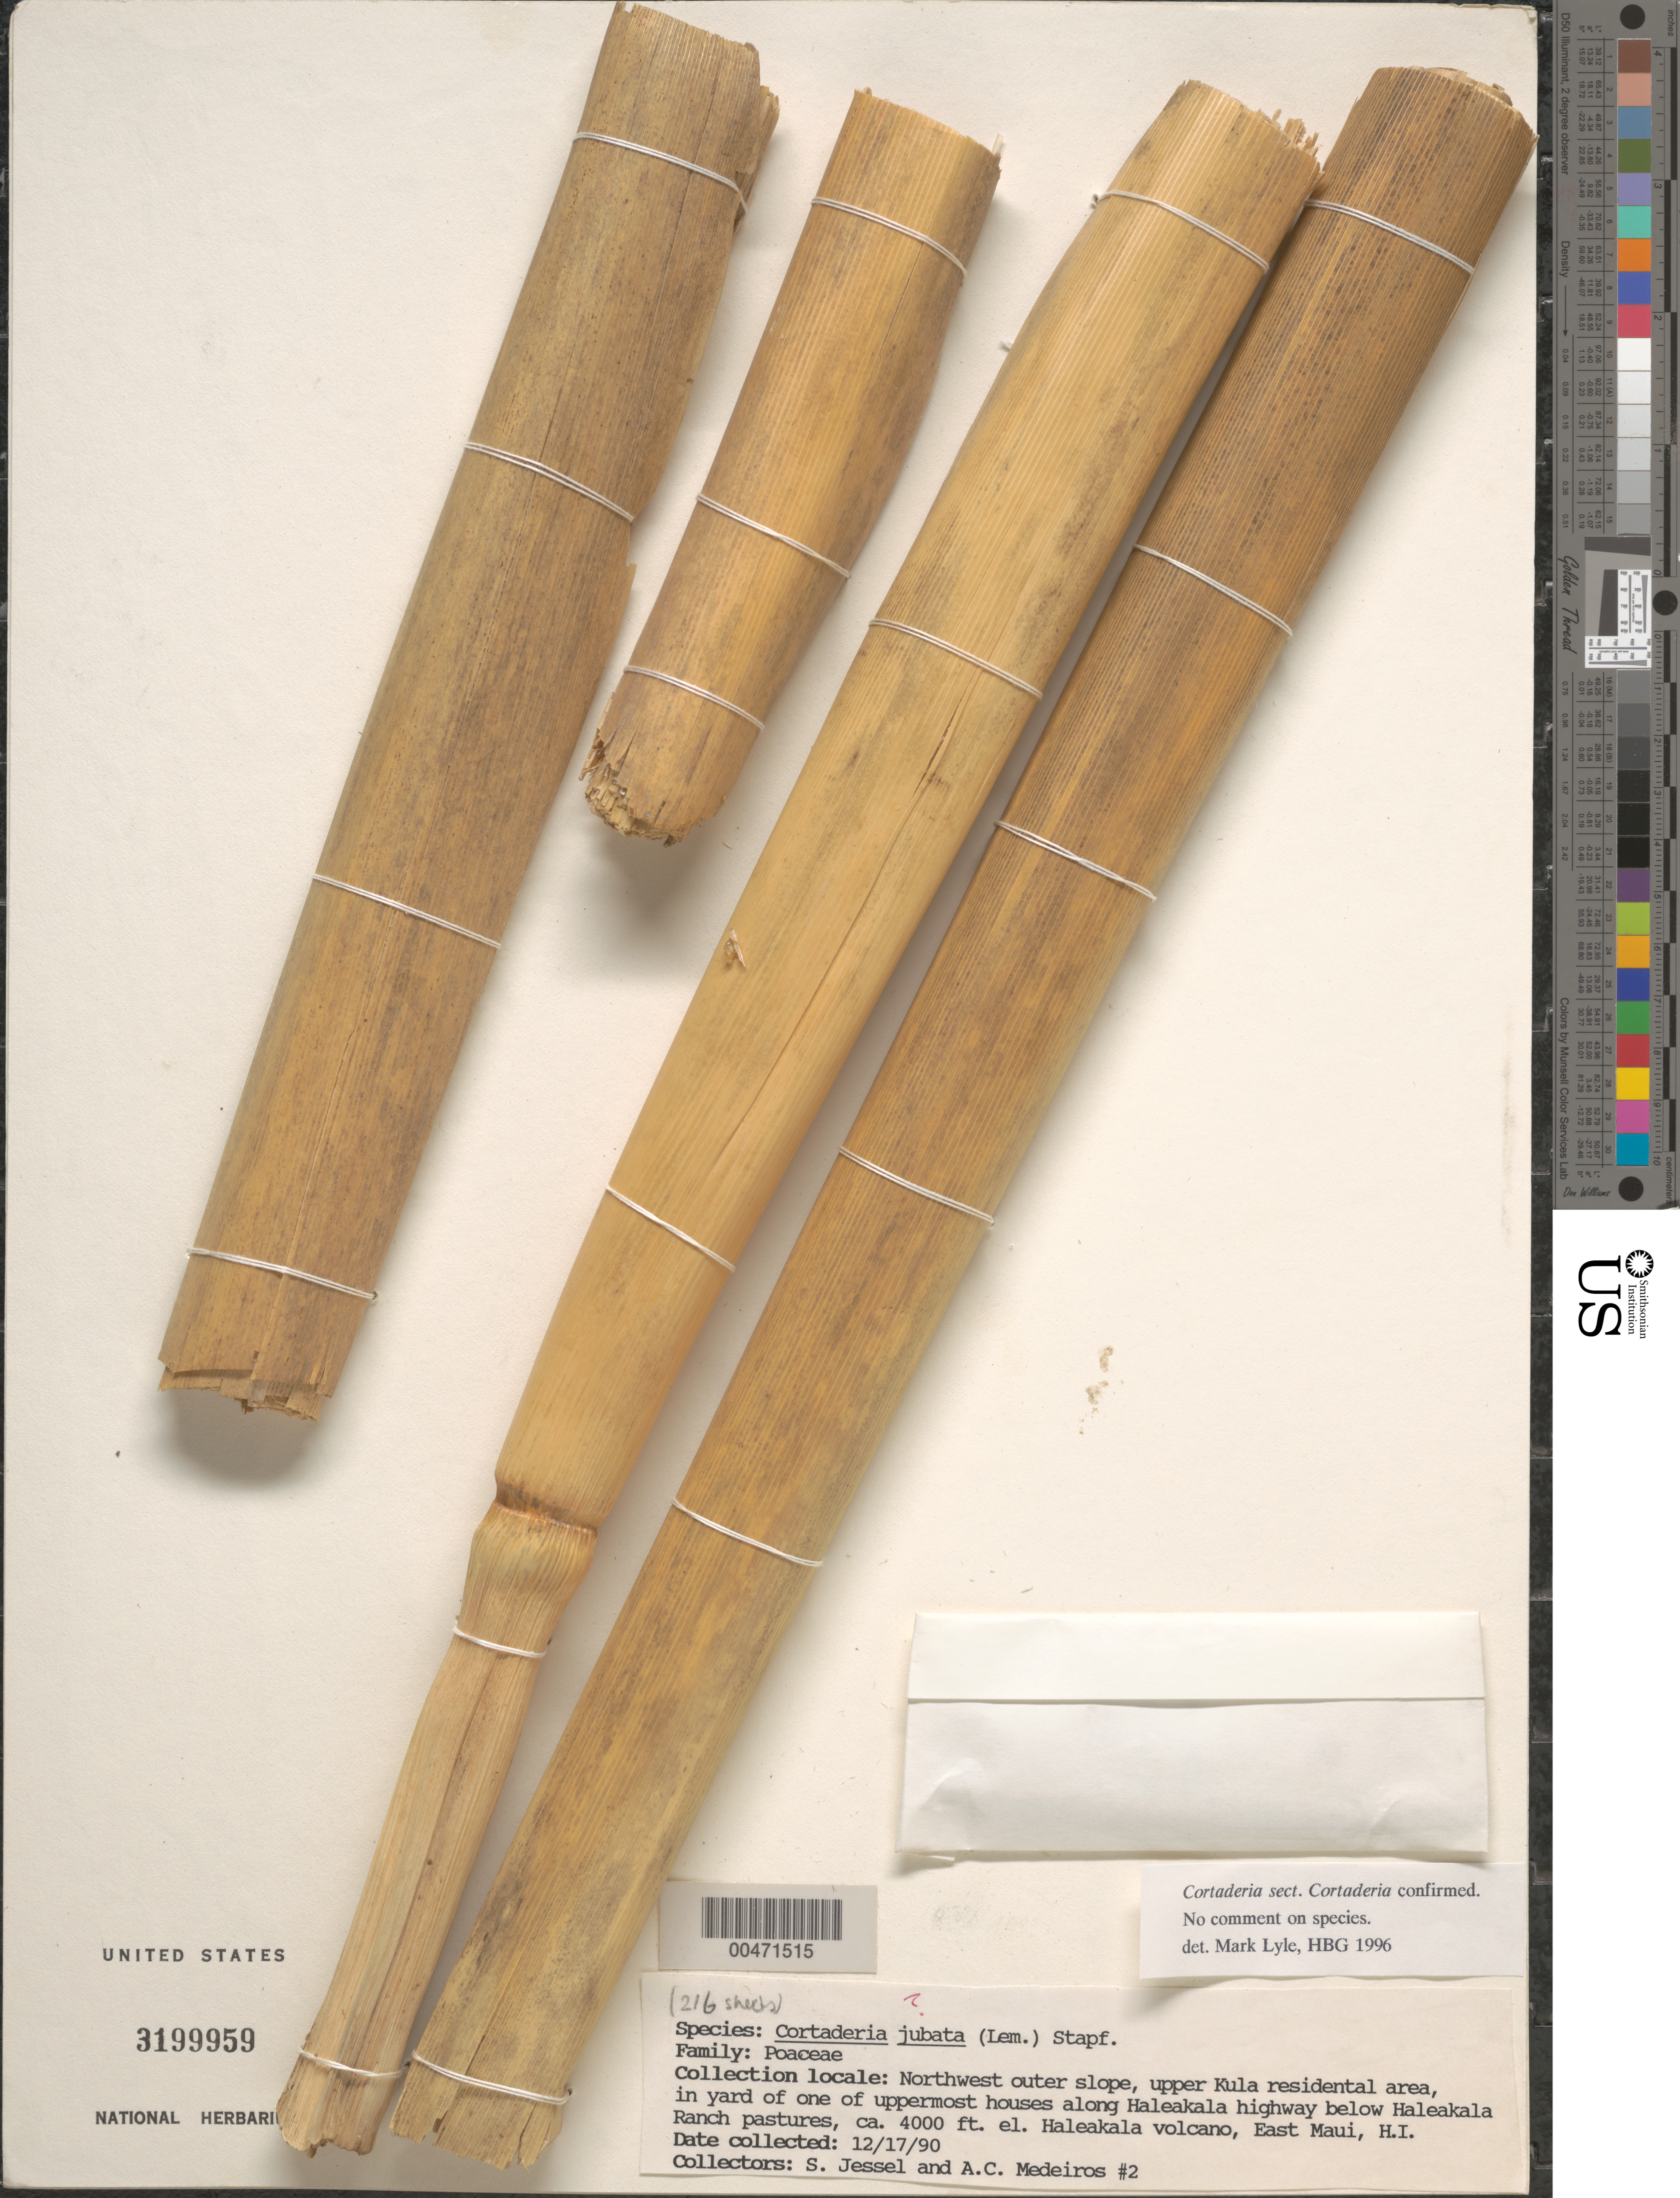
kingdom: Plantae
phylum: Tracheophyta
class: Liliopsida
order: Poales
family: Poaceae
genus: Cortaderia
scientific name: Cortaderia jubata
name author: (Lemoine) Stapf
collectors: S. Jessel & A. Medeiros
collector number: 2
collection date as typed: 17 Dec 1990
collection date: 1990-12-17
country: United States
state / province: Hawaii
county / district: Maui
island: Maui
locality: NW outer slope, upper Kula residential area, ...along Haleakala hwy below Haleakala ranch pastures, Haleakala Volcano, E Maui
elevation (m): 1219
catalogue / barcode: US 3199959